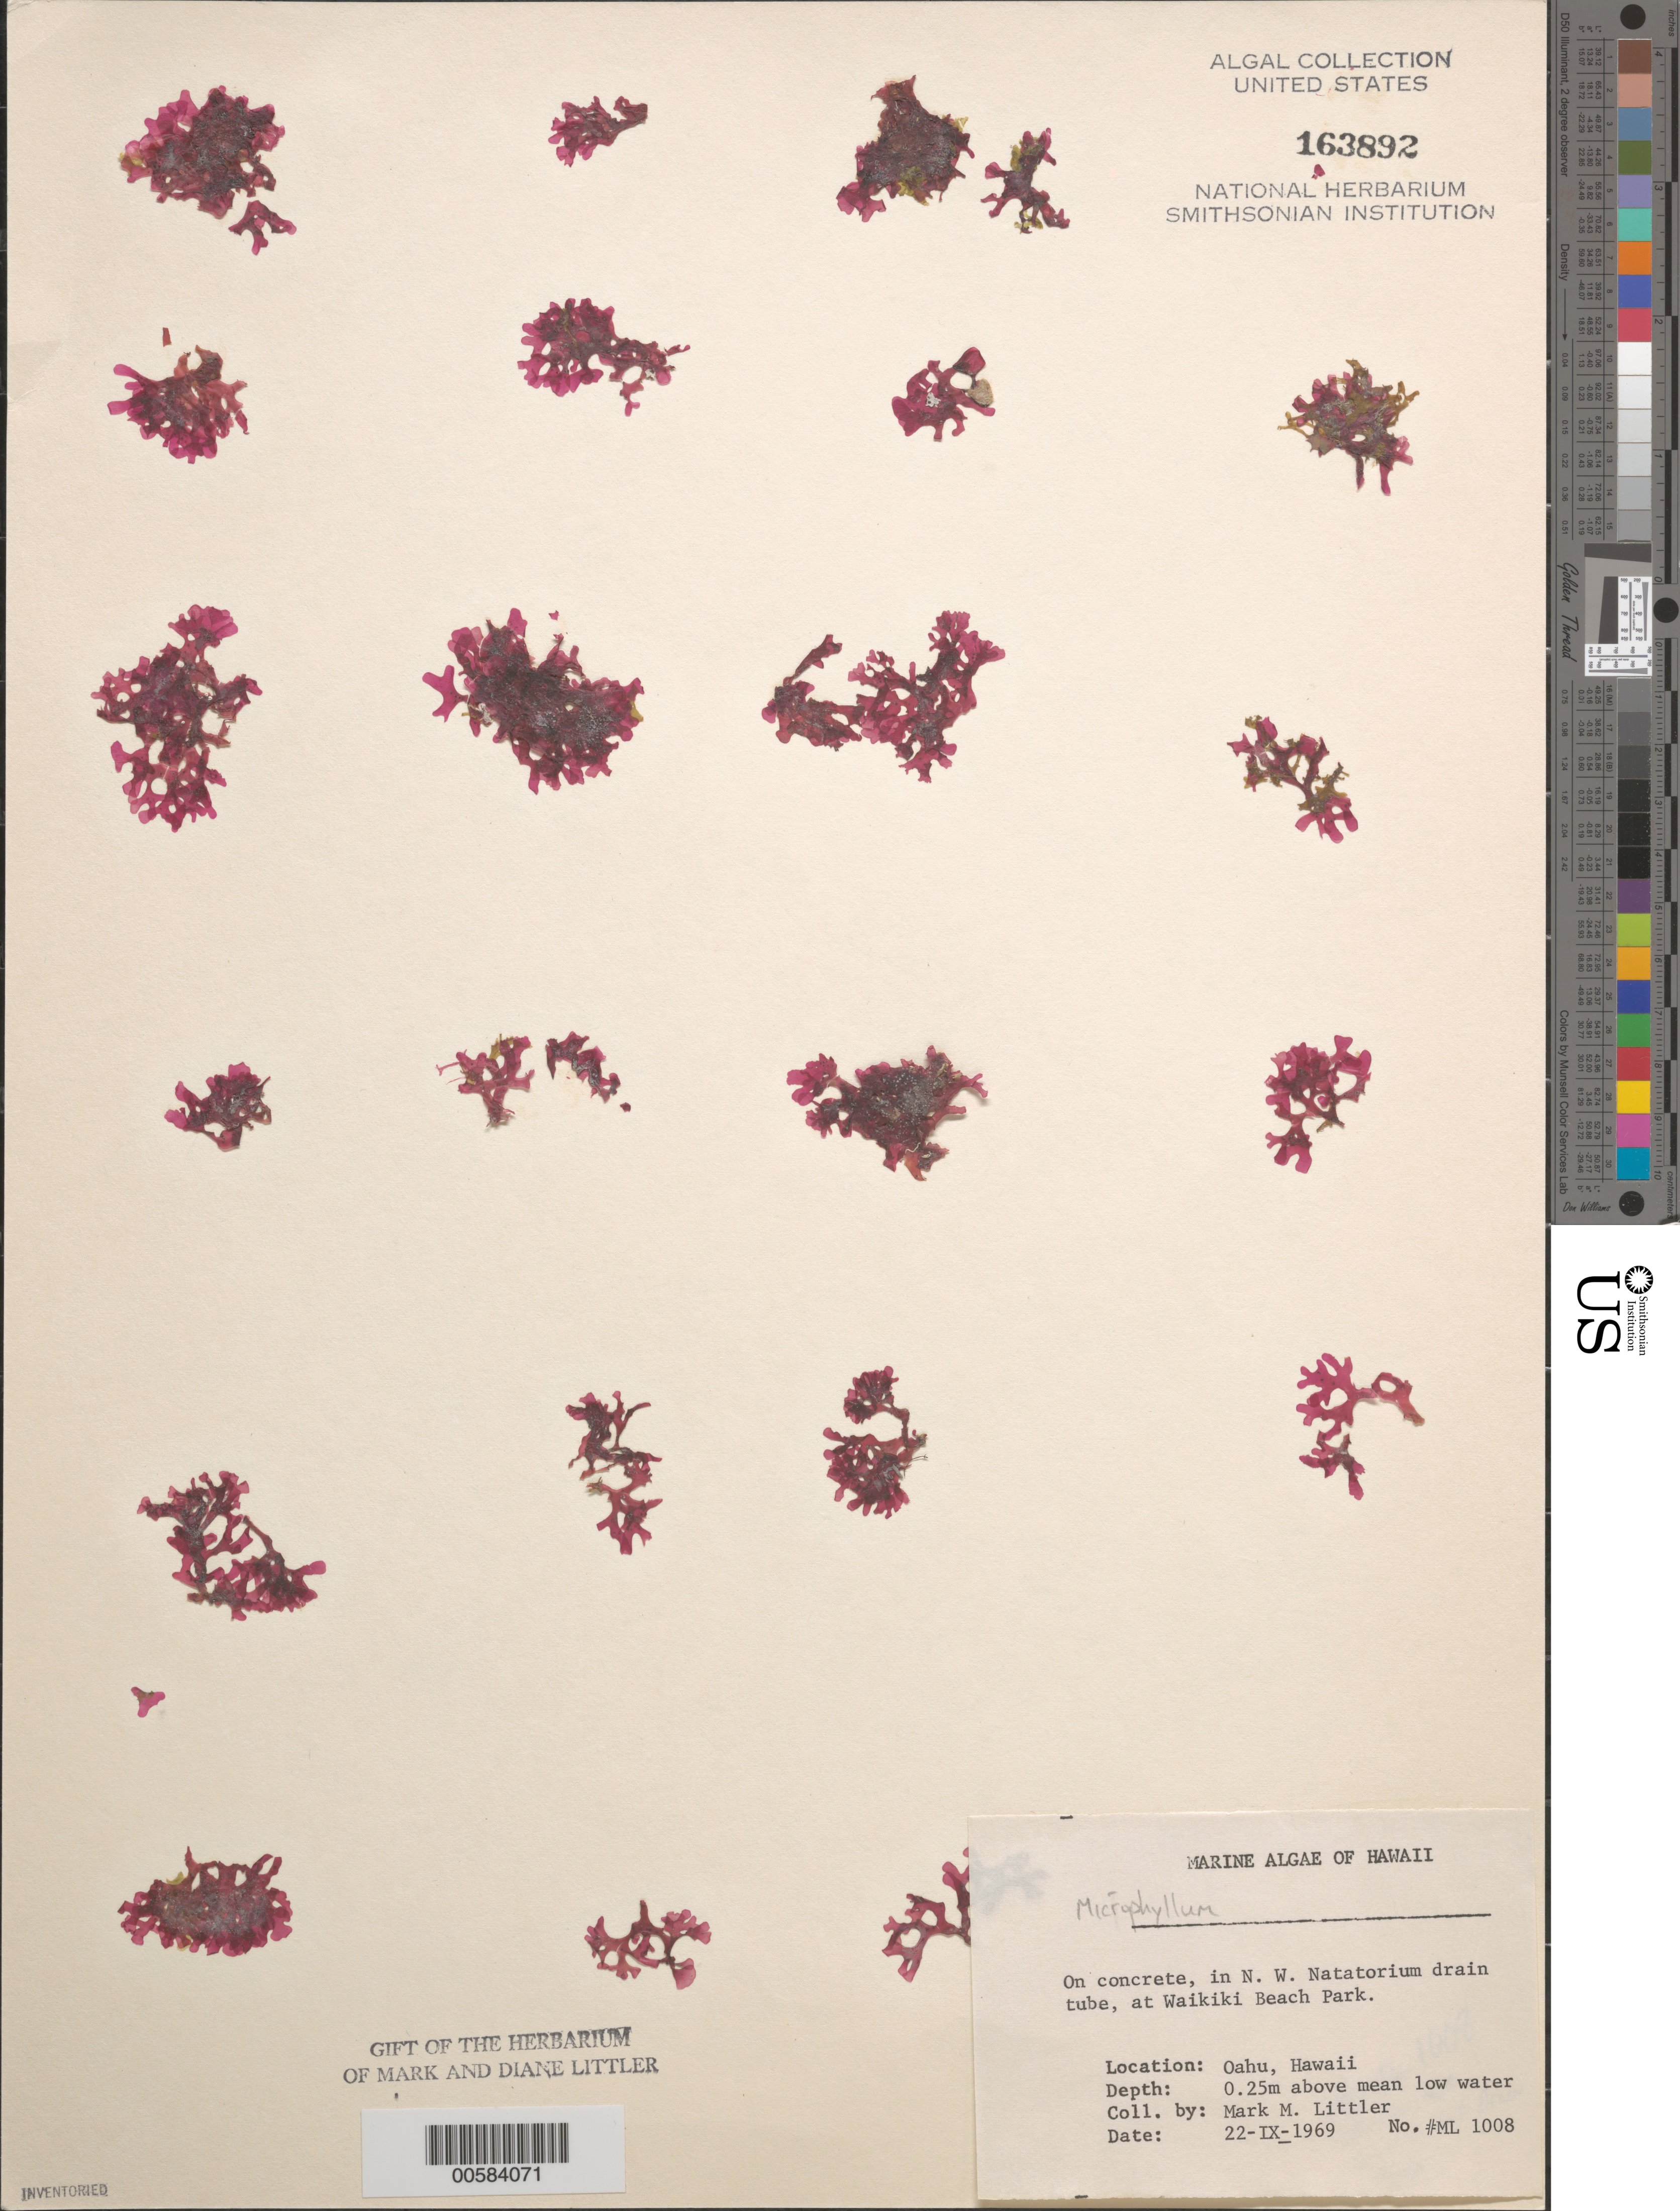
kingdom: Plantae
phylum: Rhodophyta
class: Florideophyceae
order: Rhodymeniales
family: Rhodymeniaceae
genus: Microphyllum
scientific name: Microphyllum sp.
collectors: M. M. Littler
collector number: ML 1008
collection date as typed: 22 Sep 1969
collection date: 1969-09-22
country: United States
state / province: Hawaii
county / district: Honolulu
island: Oahu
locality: Waikiki Beach Park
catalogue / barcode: US 163892